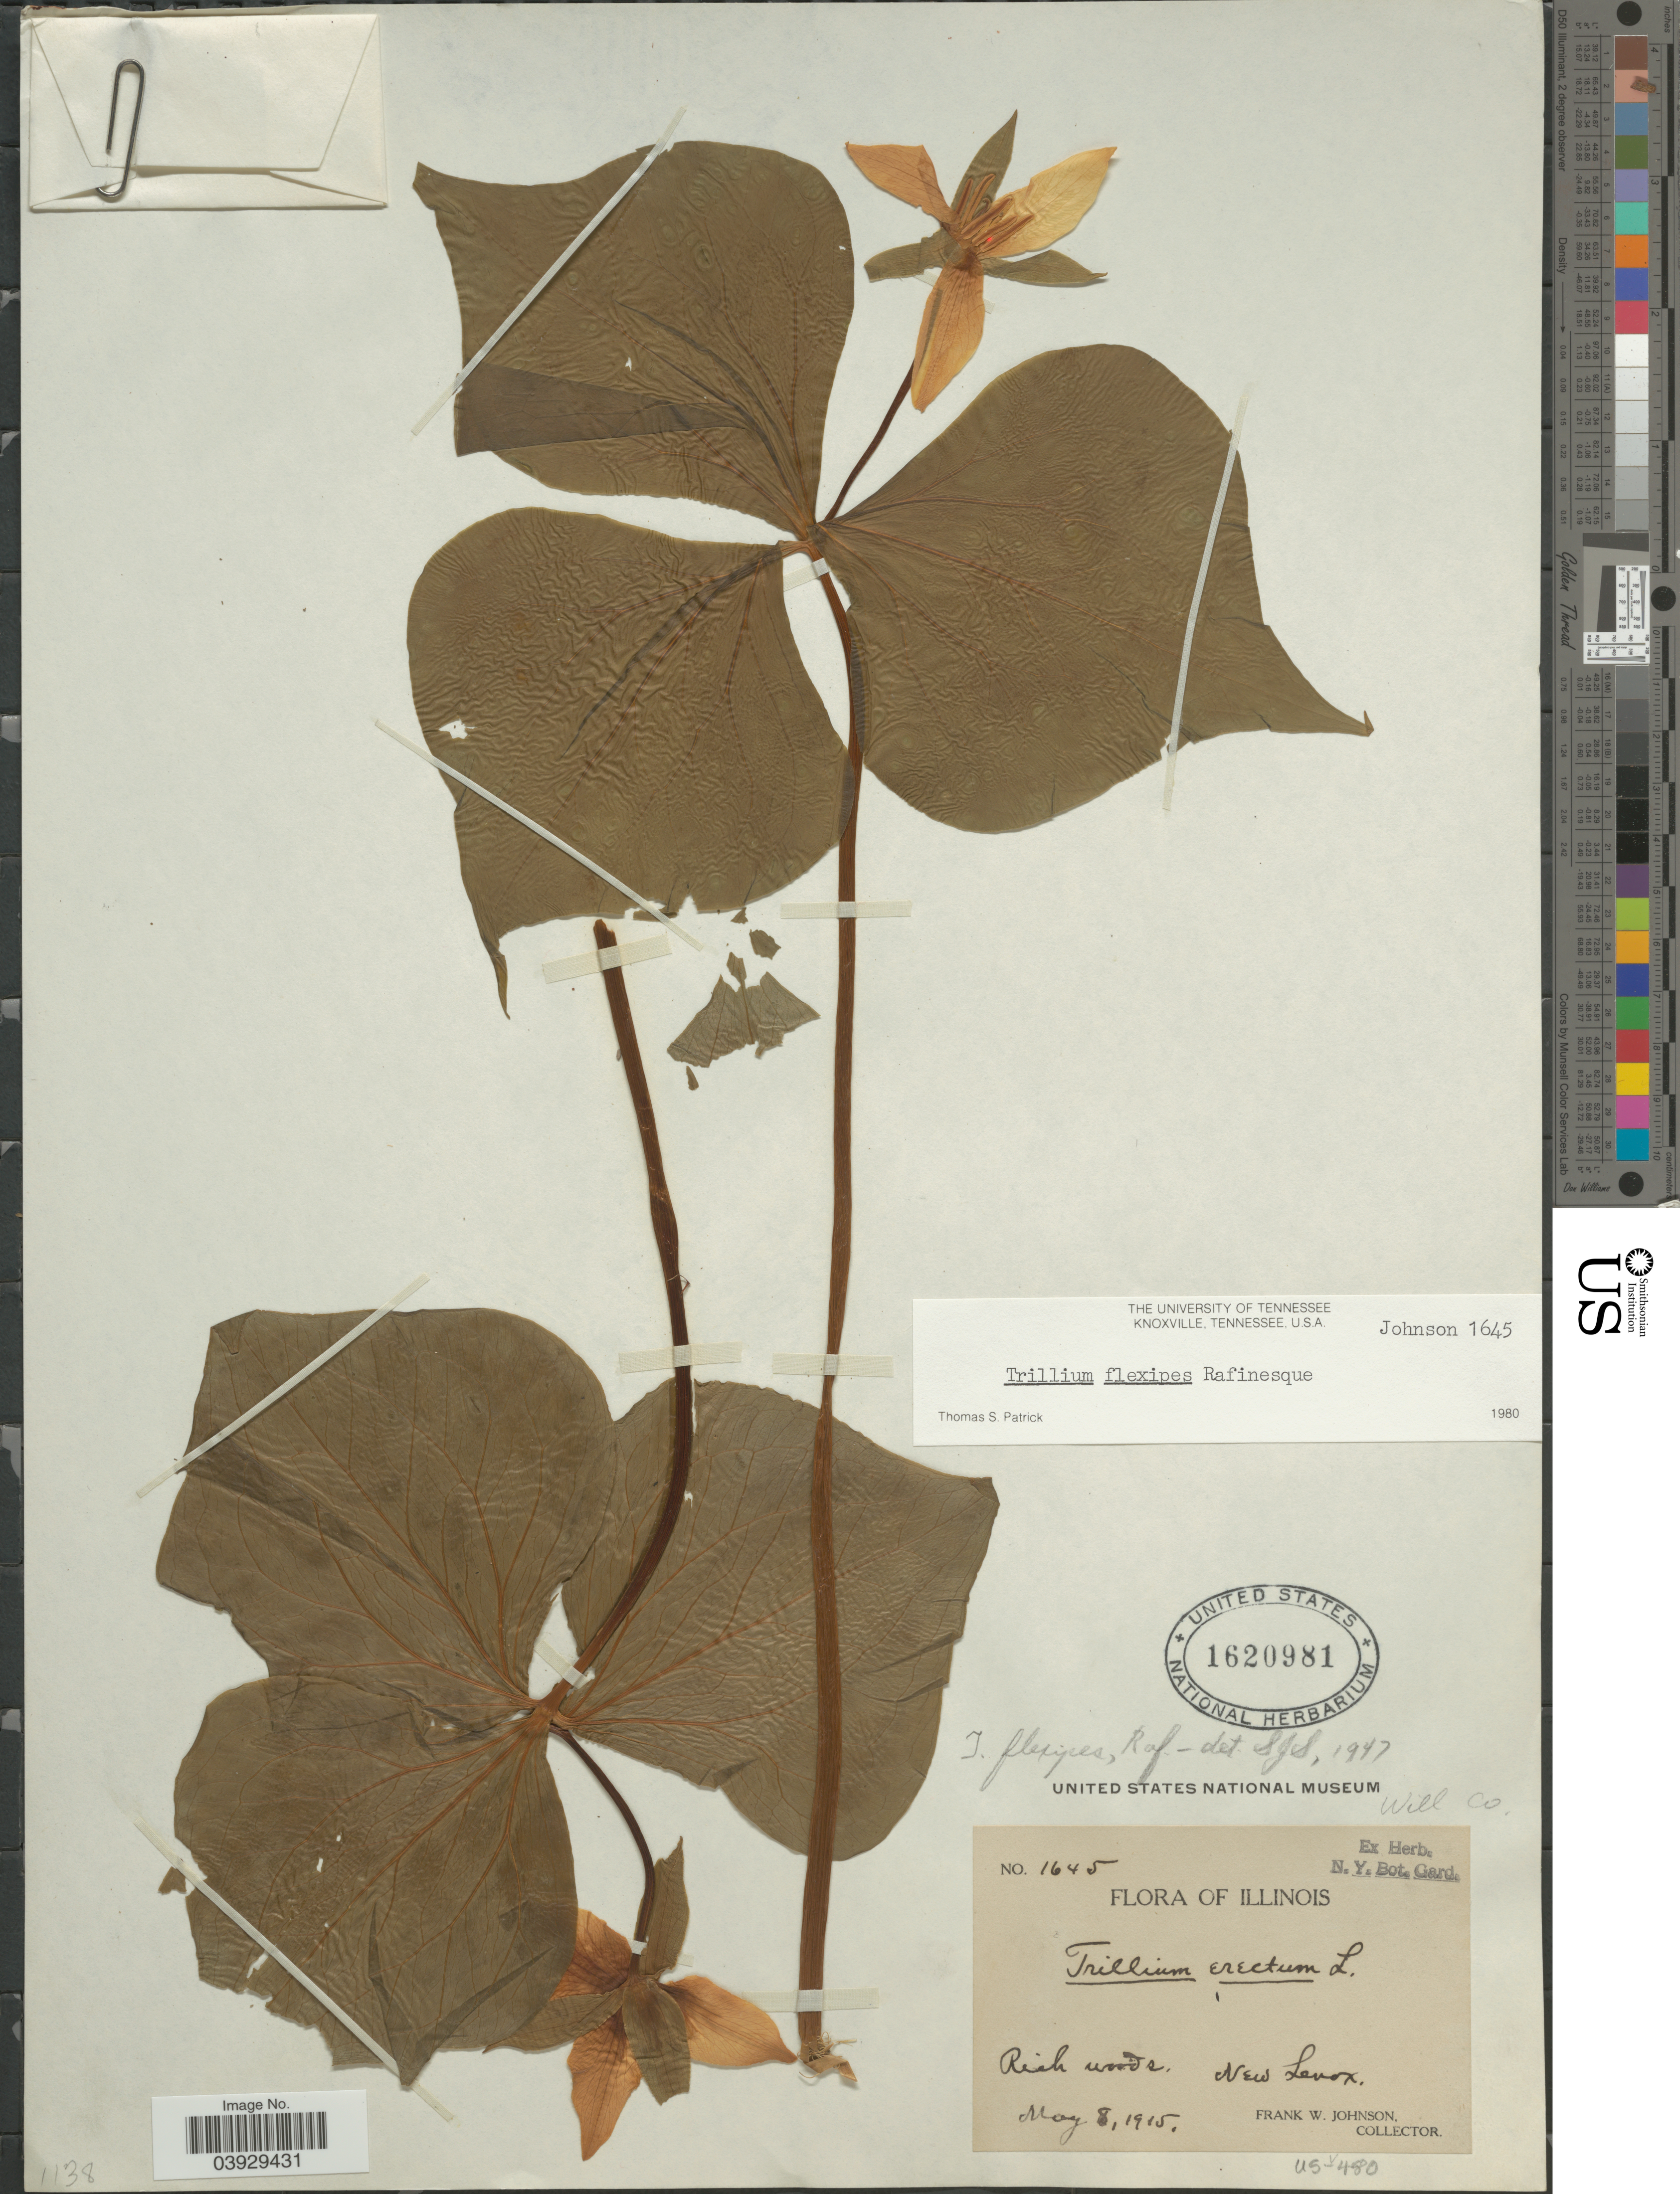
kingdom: Plantae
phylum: Tracheophyta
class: Liliopsida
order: Liliales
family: Melanthiaceae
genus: Trillium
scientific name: Trillium flexipes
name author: Raf.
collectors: F. W. Johnson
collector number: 1645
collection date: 1915-05-08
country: United States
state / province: Illinois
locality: Will Co. New Lenox.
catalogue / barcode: US 1620981